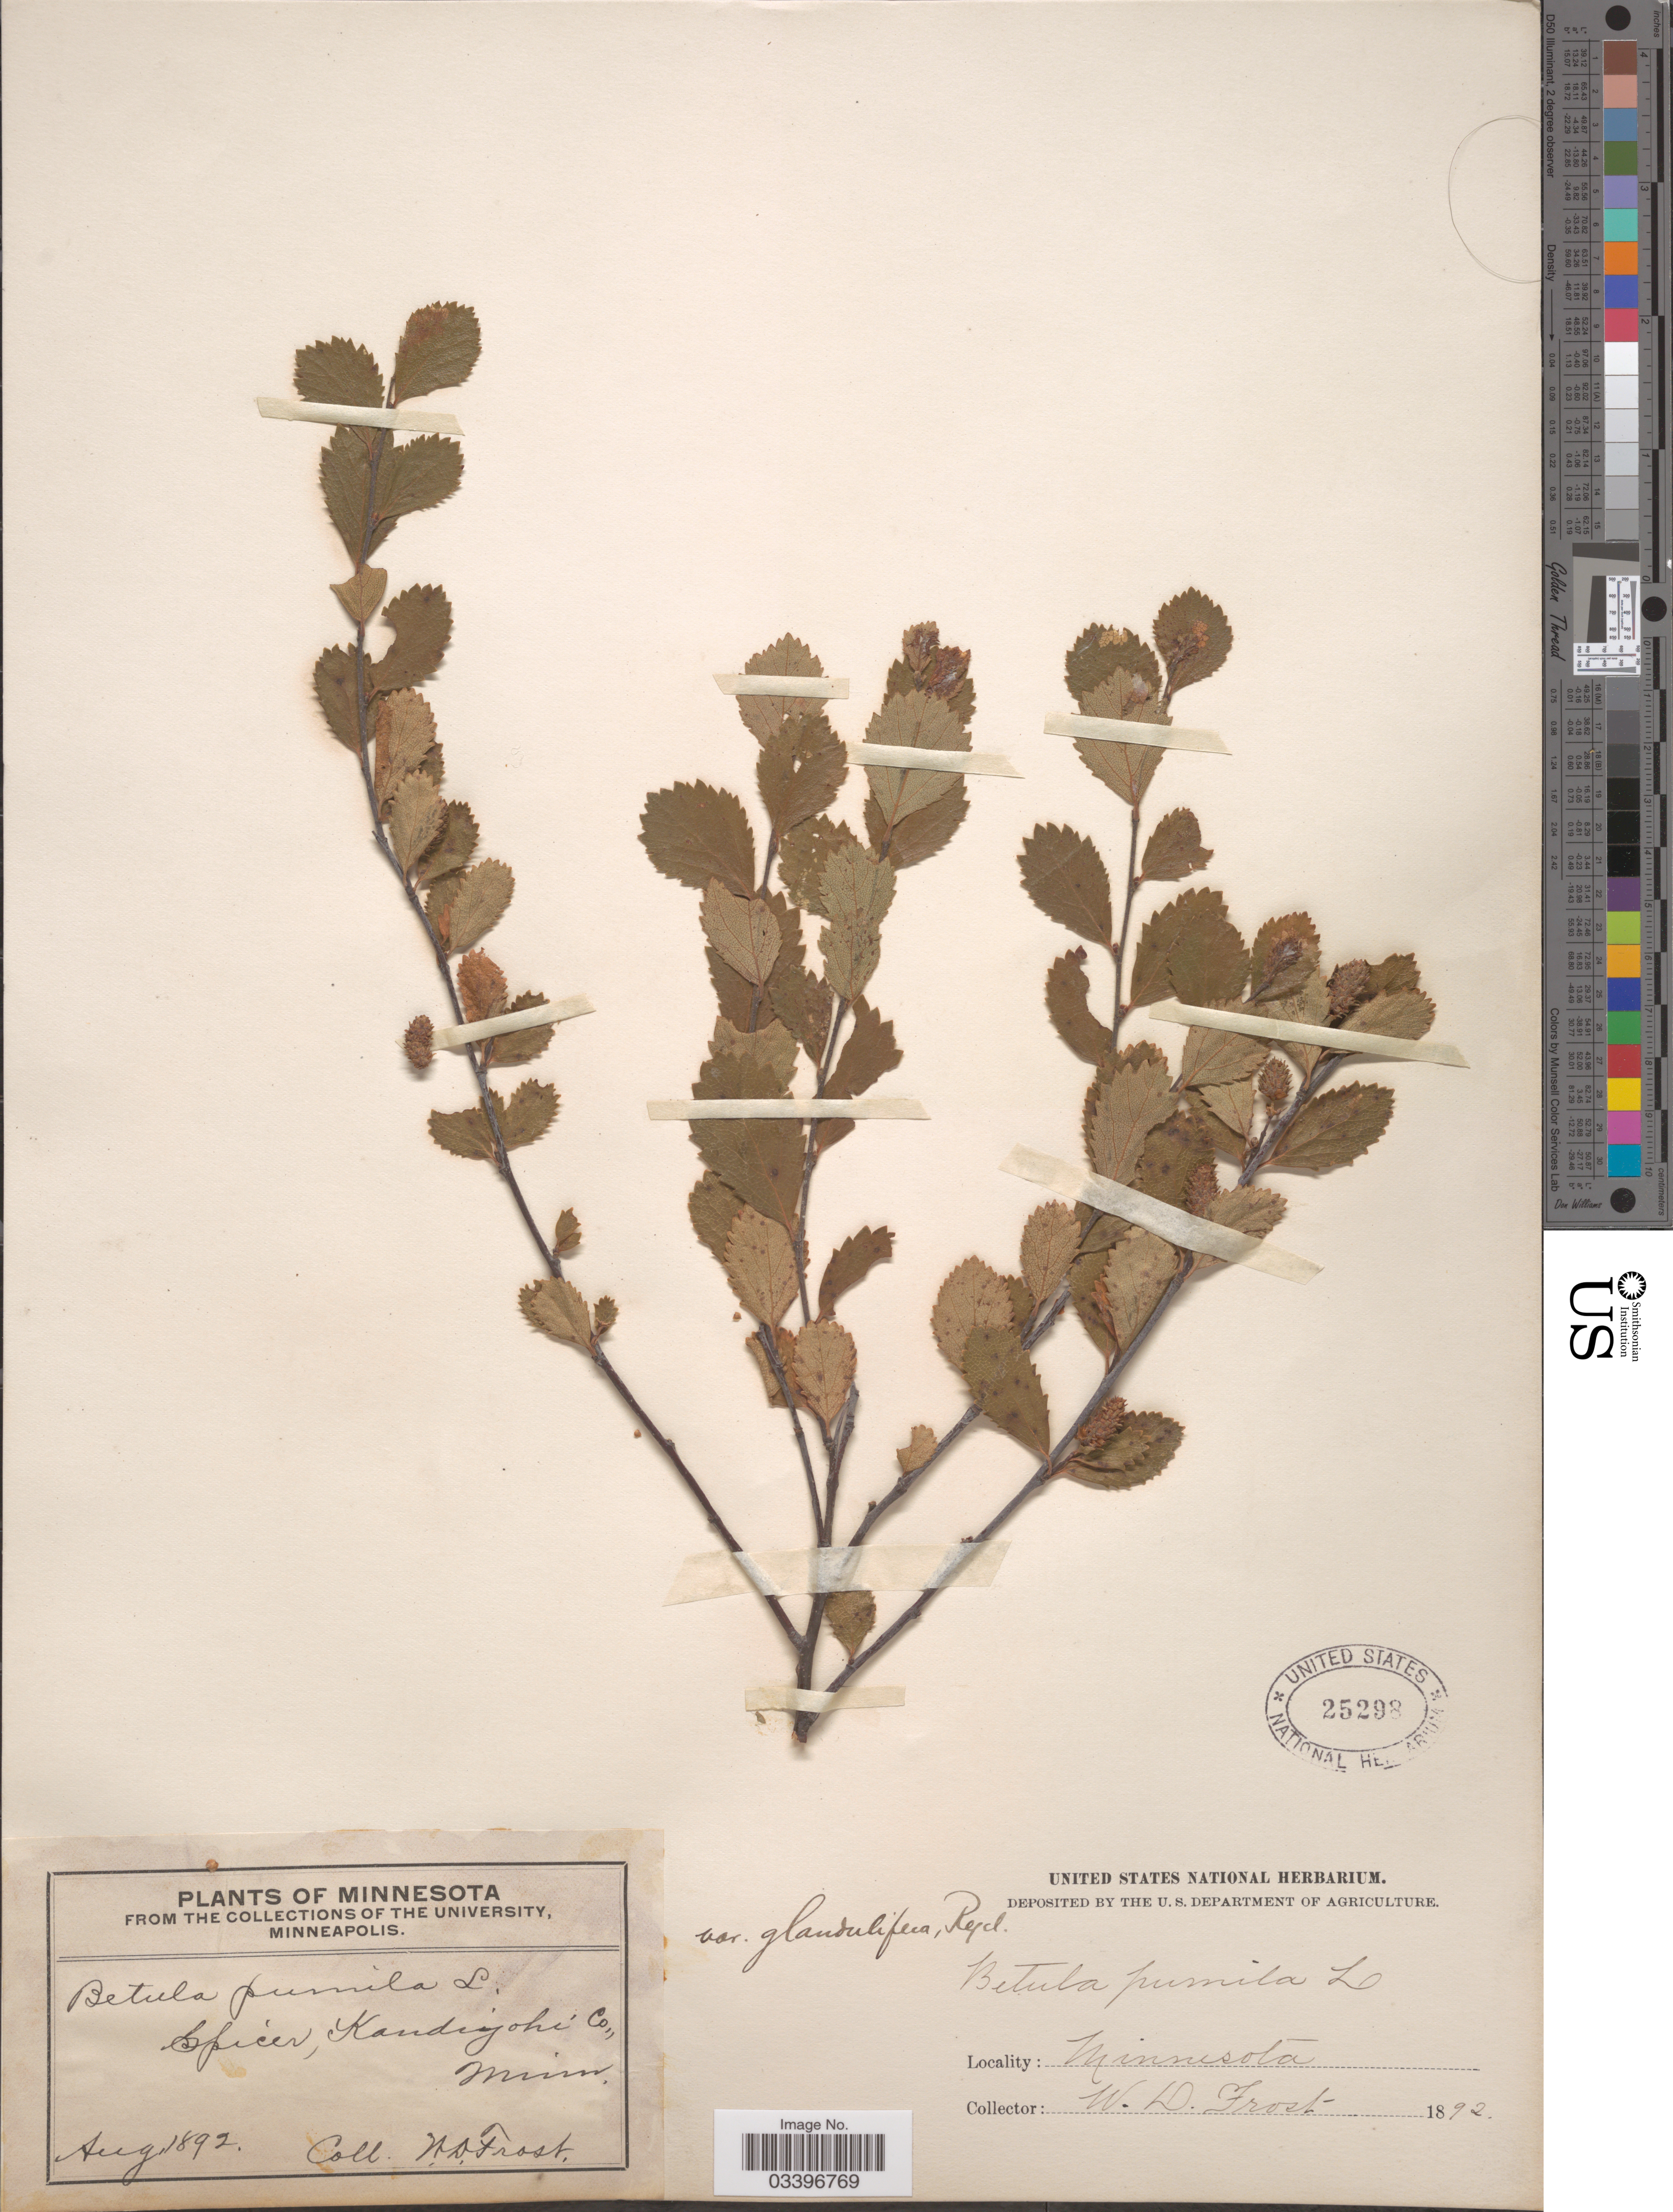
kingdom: Plantae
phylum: Tracheophyta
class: Magnoliopsida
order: Fagales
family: Betulaceae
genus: Betula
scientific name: Betula pumila var. glandulifera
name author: Regel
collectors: W. Frost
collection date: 1892-08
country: United States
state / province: Minnesota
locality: Spicer, Kandiyohi Co.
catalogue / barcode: US 25298